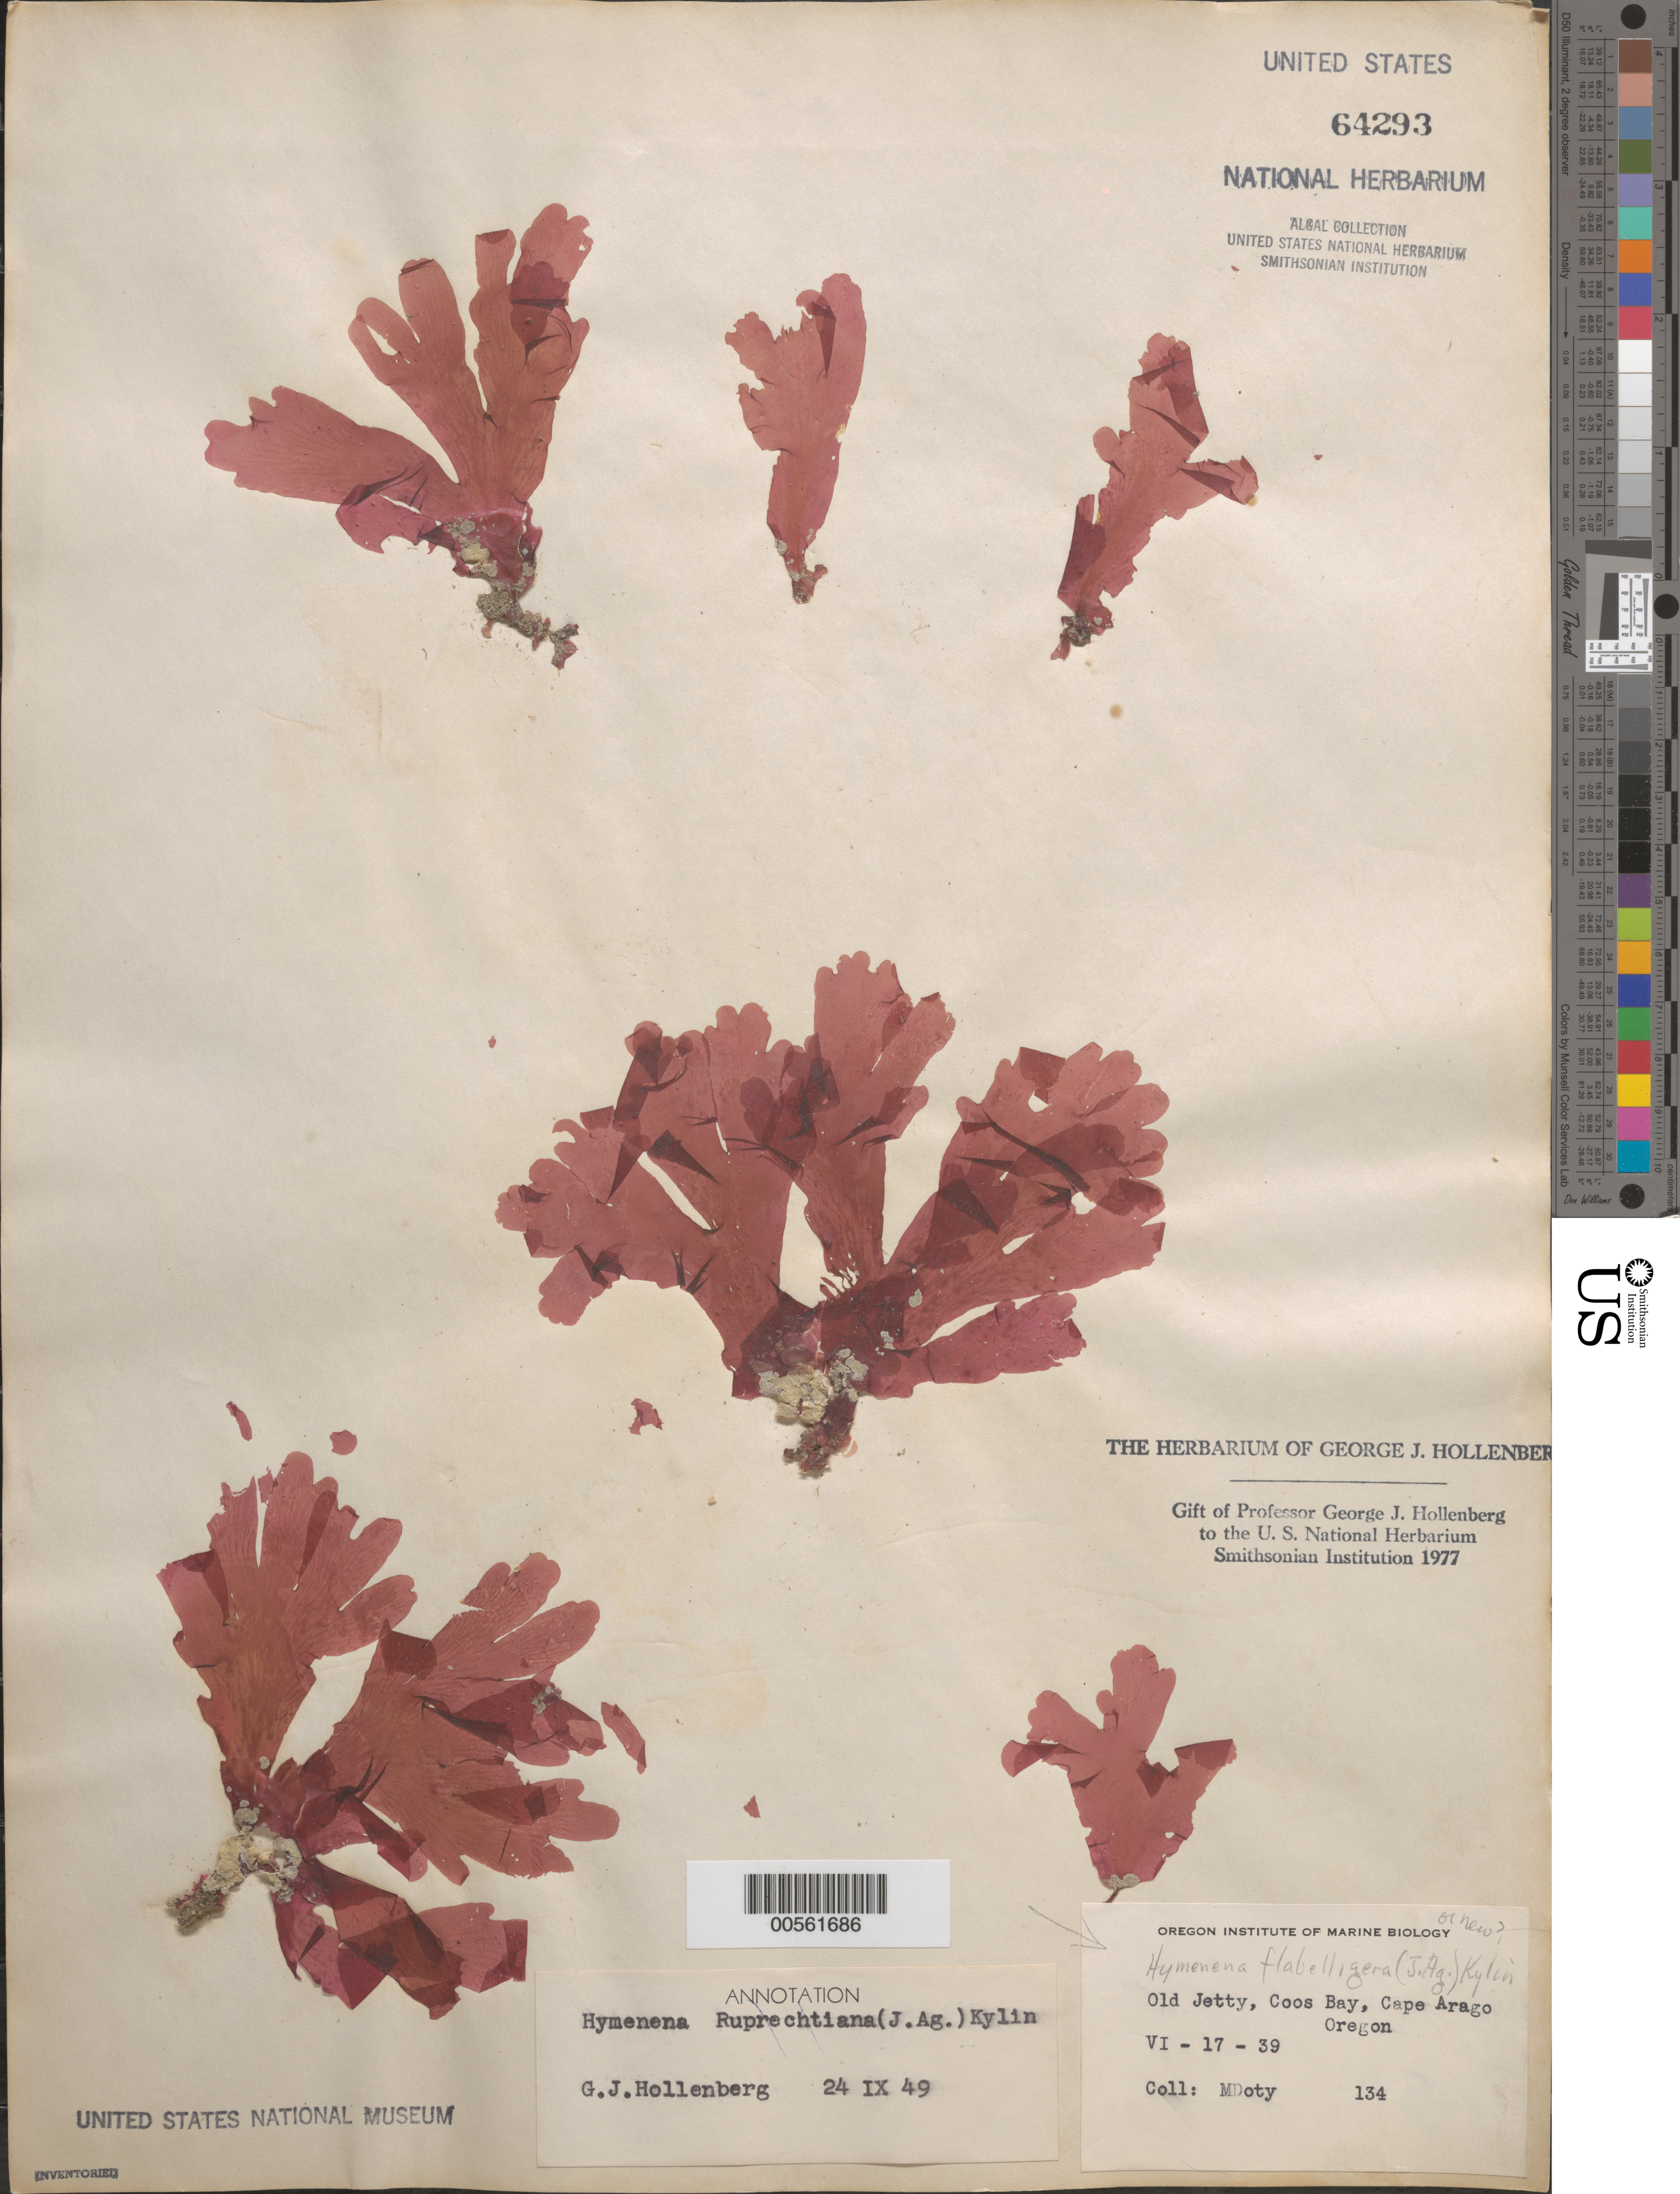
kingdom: Plantae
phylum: Rhodophyta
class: Florideophyceae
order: Ceramiales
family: Delesseriaceae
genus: Hymenena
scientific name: Hymenena flabelligera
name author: (J. Agardh) Kylin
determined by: Hollenberg, George J.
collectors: M. S. Doty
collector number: MSD 134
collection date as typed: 17 Jun 1939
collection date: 1939-06-17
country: United States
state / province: Oregon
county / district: Coos County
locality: Old jetty, Coos Bay, Cape Arago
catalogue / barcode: US 64293